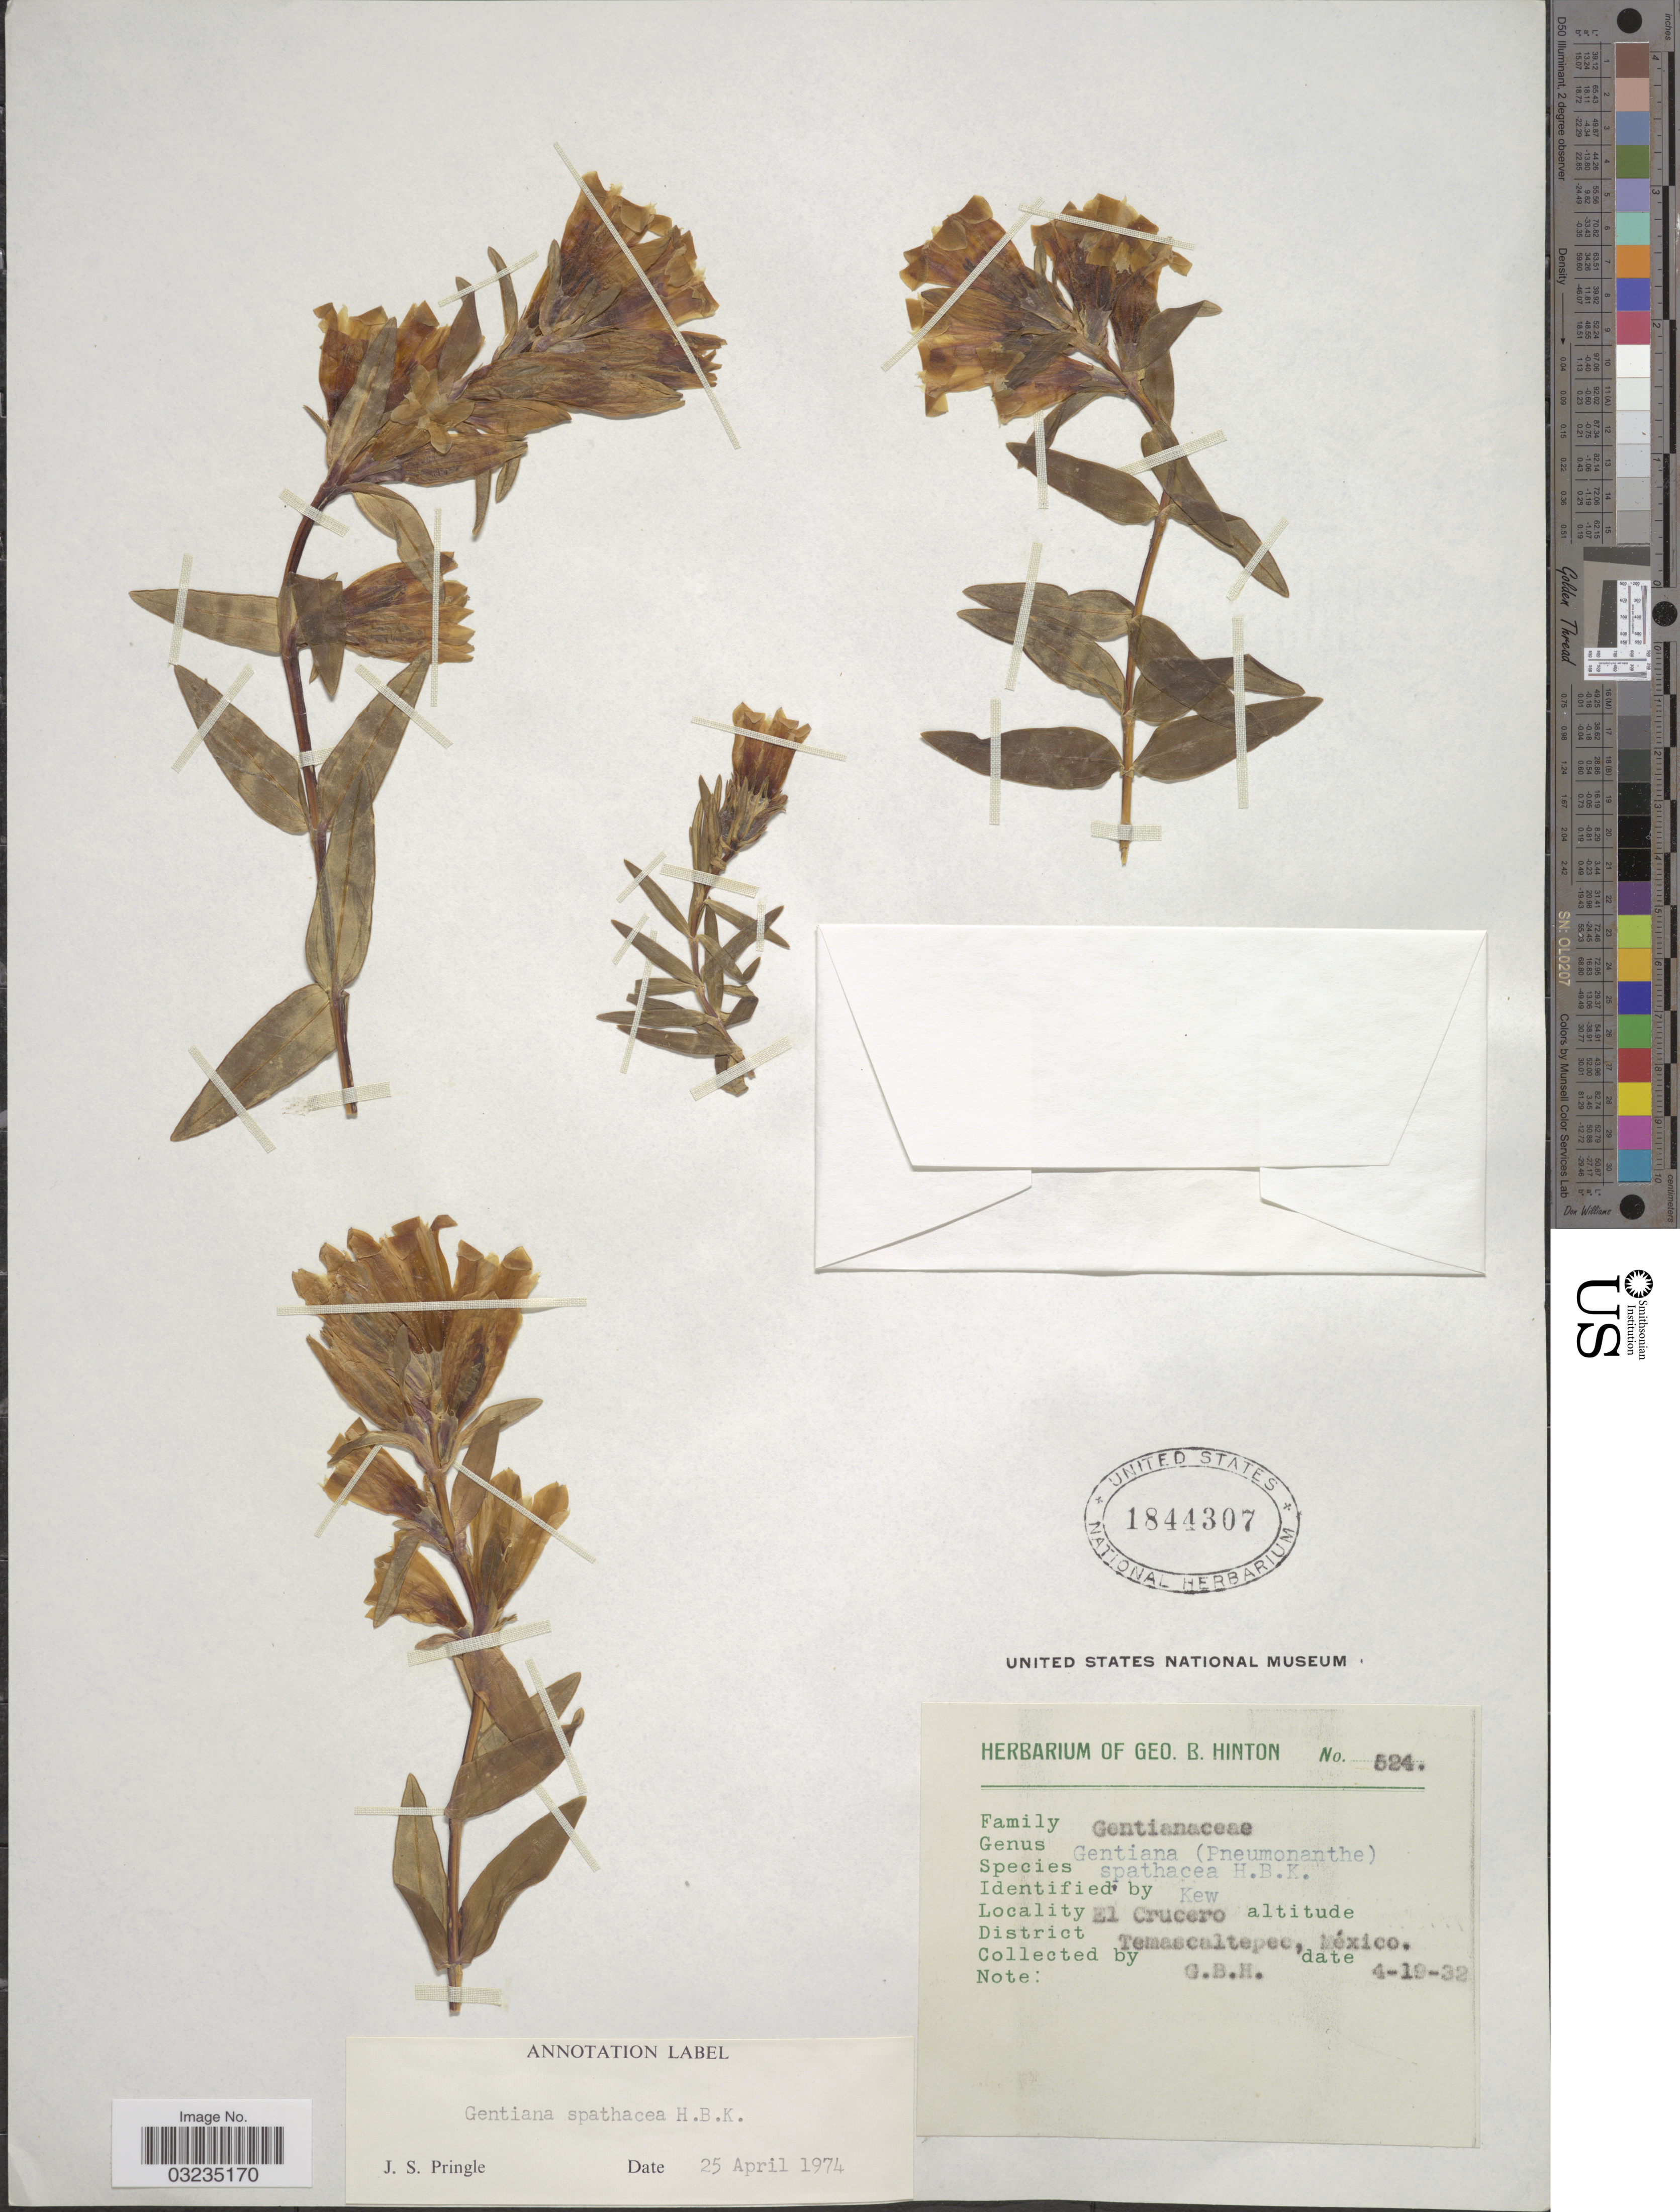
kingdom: Plantae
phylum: Tracheophyta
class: Magnoliopsida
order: Gentianales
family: Gentianaceae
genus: Gentiana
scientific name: Gentiana spathacea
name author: Kunth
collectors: G. B. Hinton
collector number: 524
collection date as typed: Transcribed d/m/y: 19/4/32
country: Mexico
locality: El Crucero. District Temascaltepec.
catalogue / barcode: US 1844307